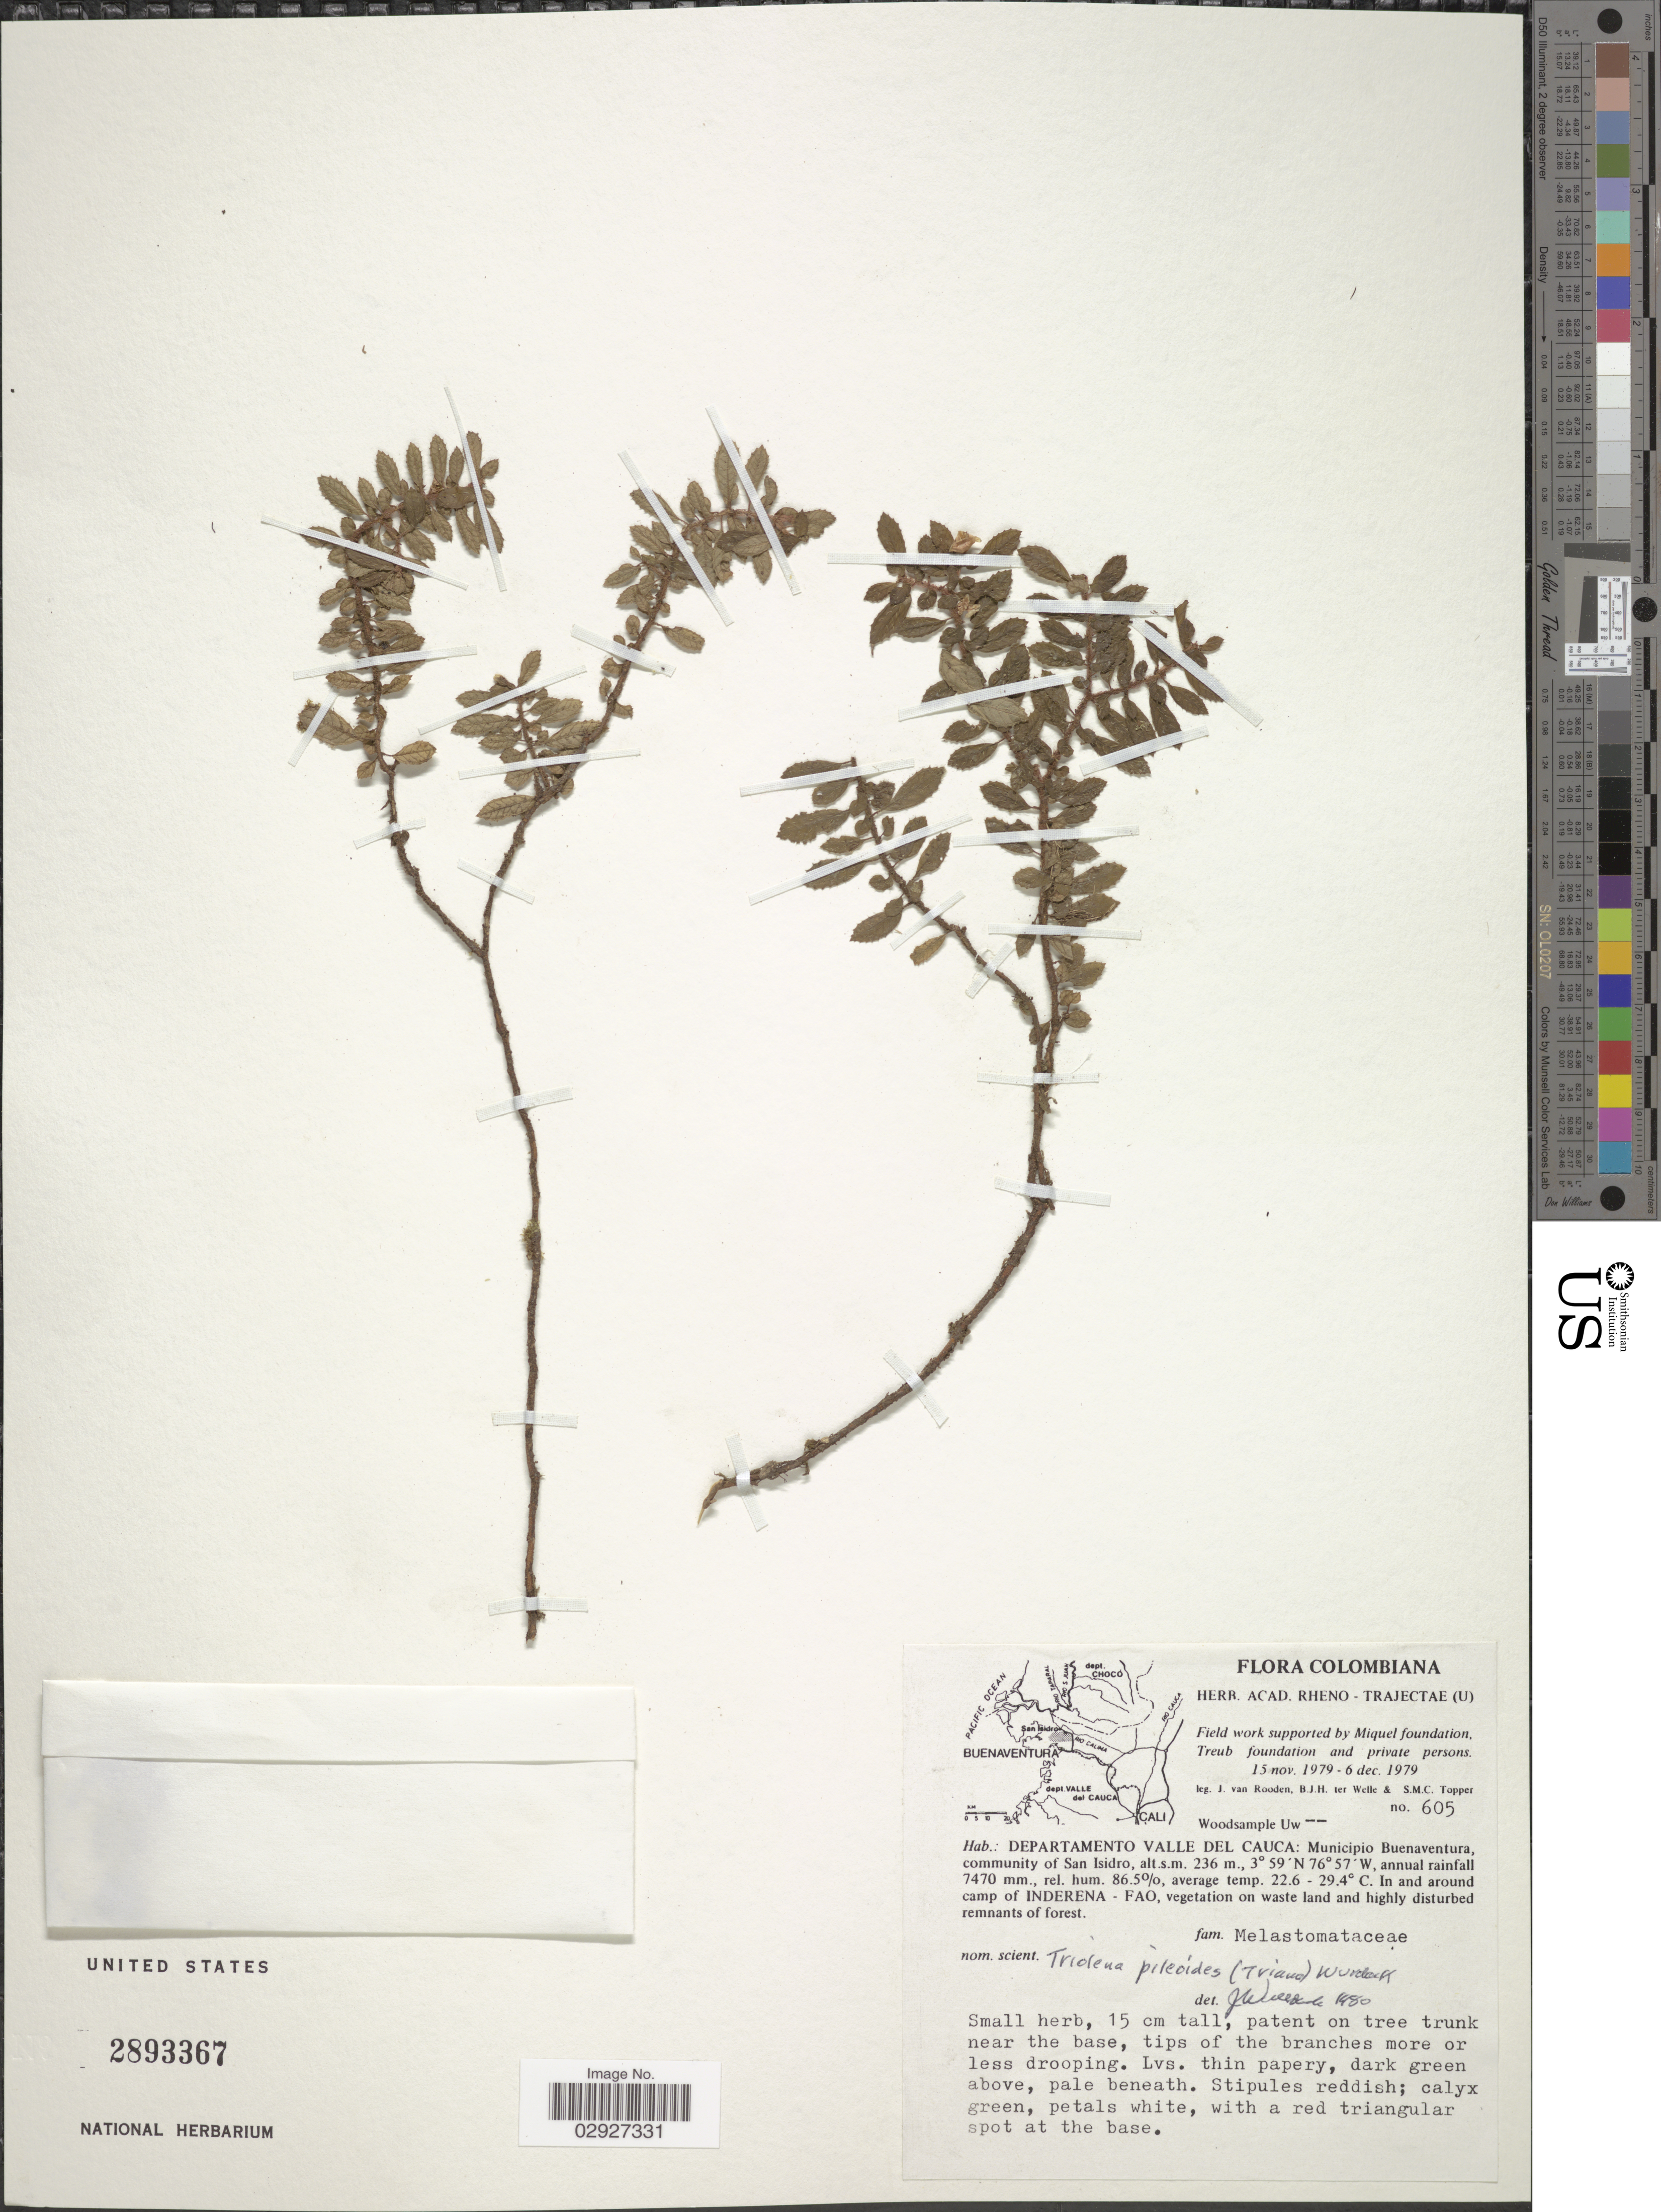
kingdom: Plantae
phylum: Tracheophyta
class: Magnoliopsida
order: Myrtales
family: Melastomataceae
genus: Triolena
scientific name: Triolena pileoides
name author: (Triana) Wurdack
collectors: J. Van Rooden, B. Welle & S. Topper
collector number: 605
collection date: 1979-11-15/1979-12-06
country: Colombia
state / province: Valle del Cauca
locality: Departamento Valle del Cauca: Municipio Buenaventura, community of San Isidro, In and around Camp of Inderena - FAO.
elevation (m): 236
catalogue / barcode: US 2893367